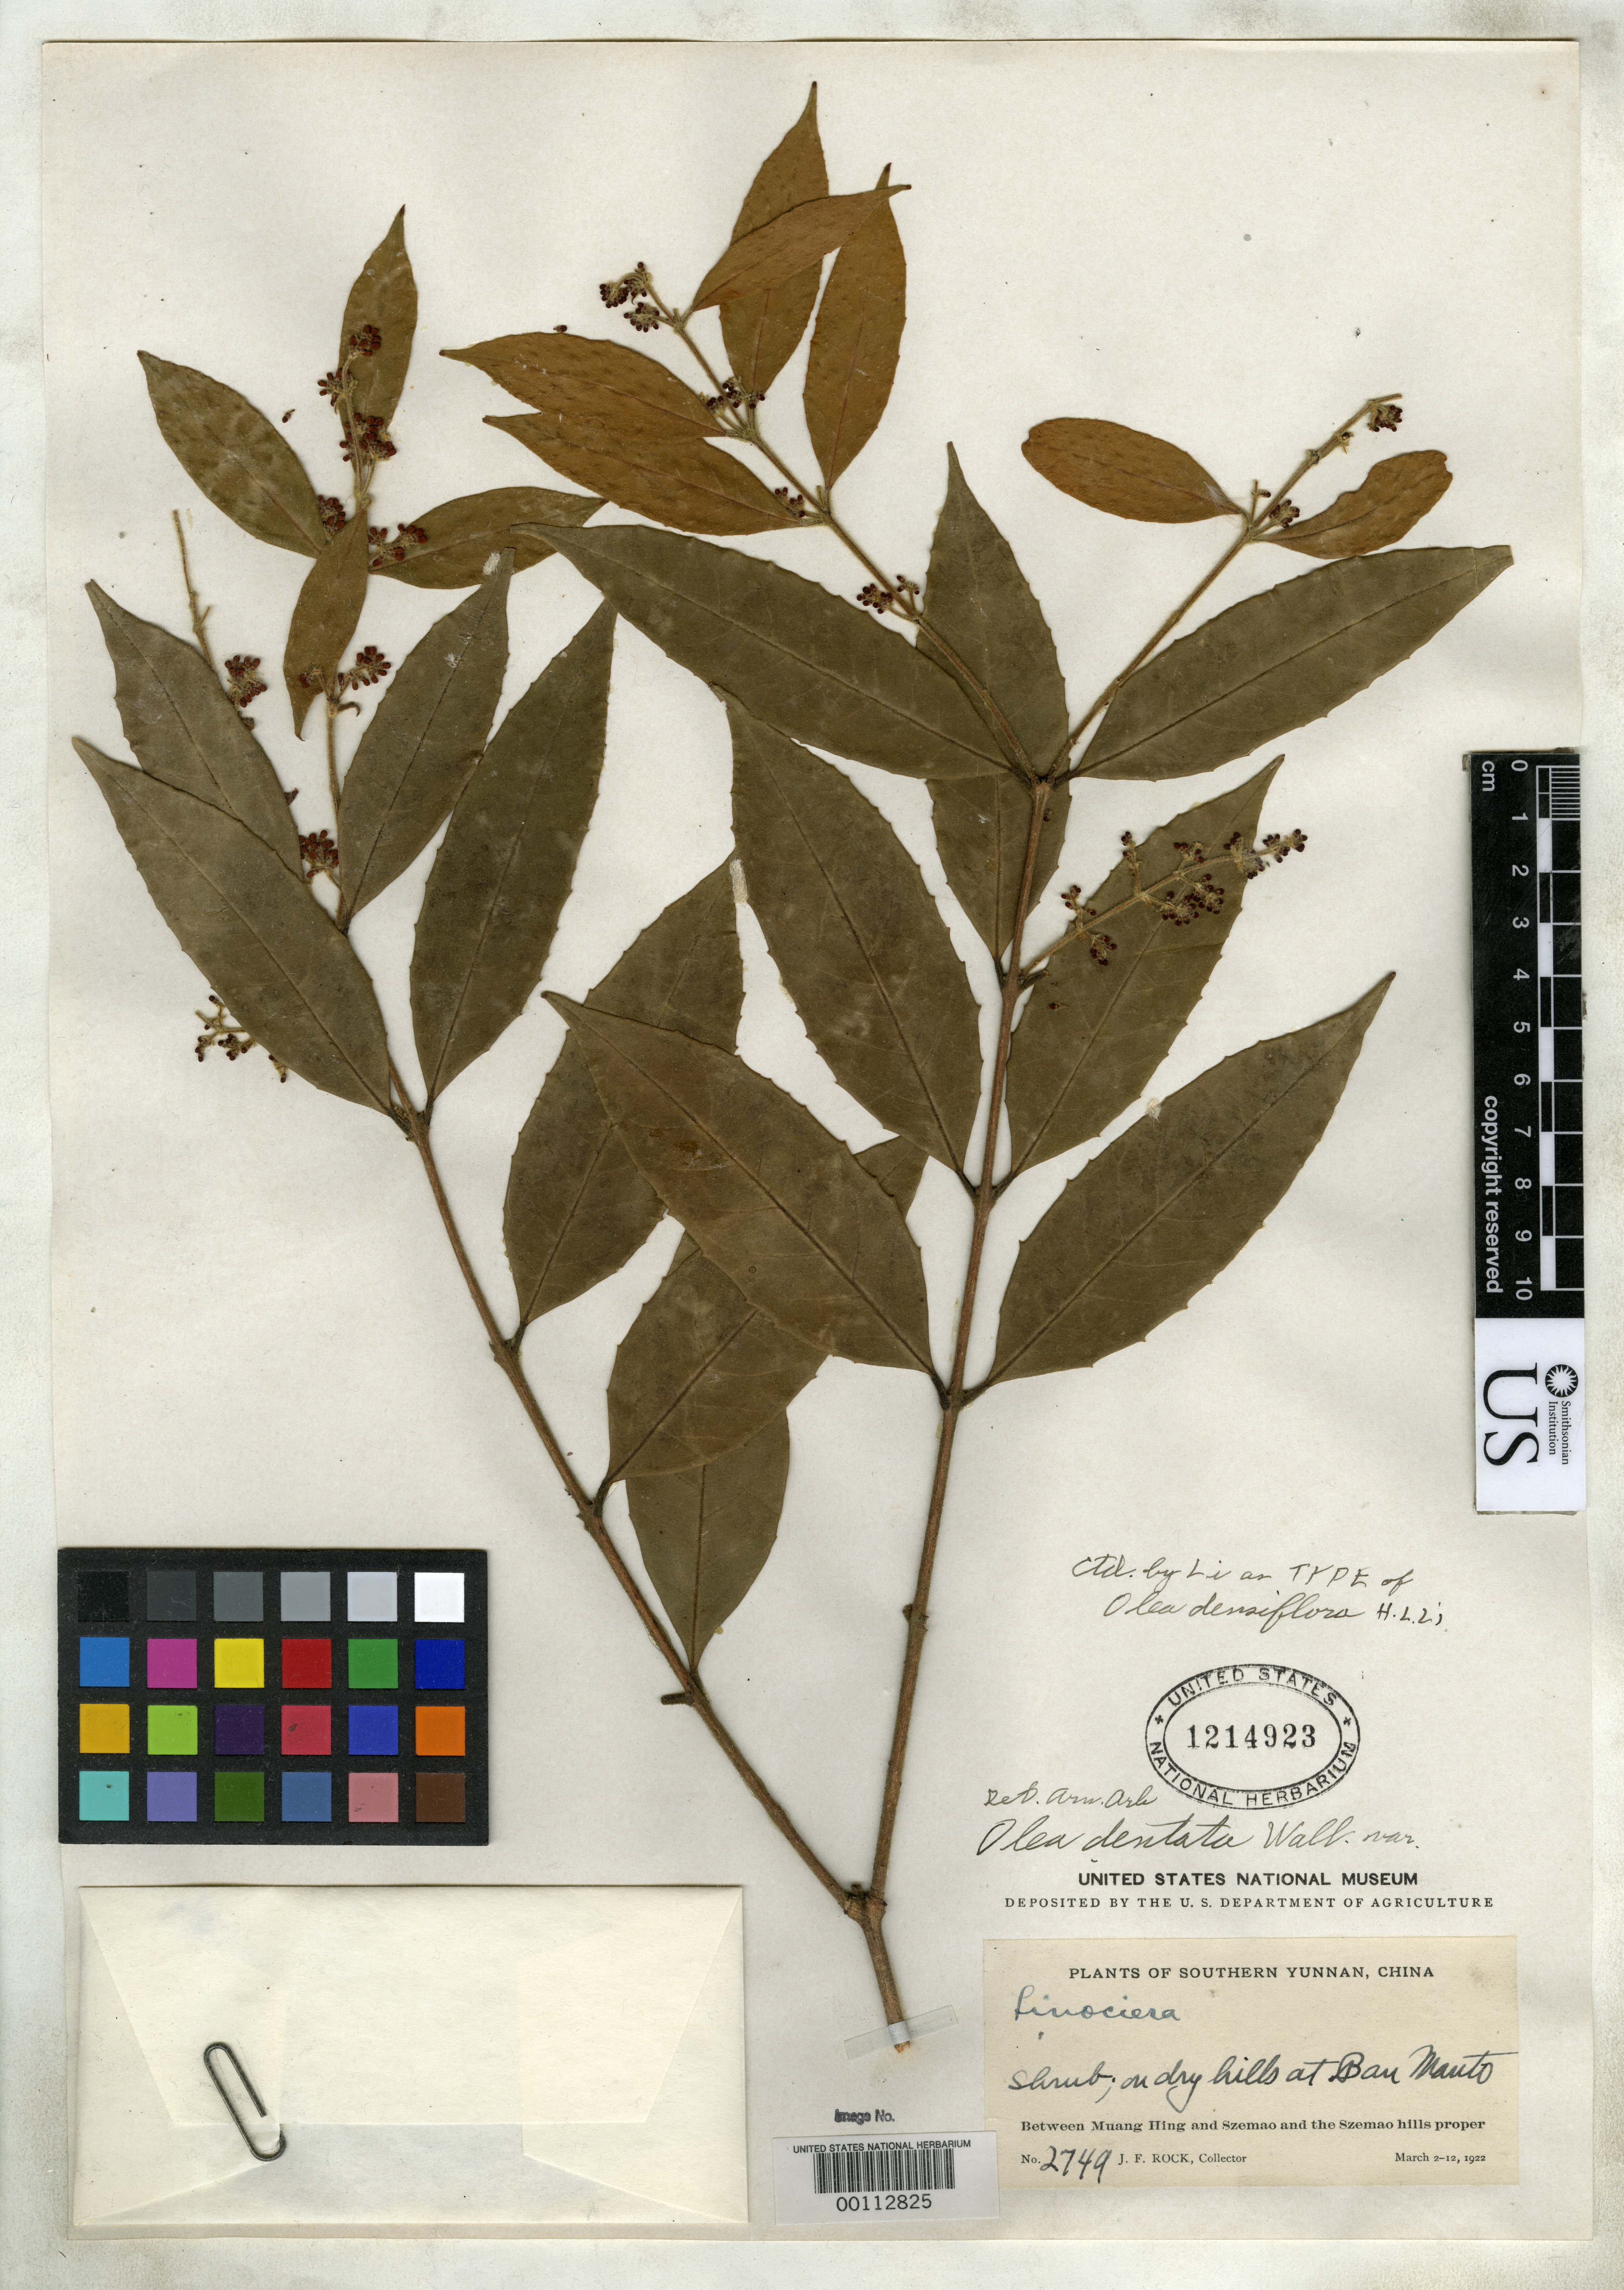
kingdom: Plantae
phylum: Tracheophyta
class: Magnoliopsida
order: Lamiales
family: Oleaceae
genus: Olea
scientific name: Olea densiflora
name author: H.L. Li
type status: Isotype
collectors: J. F. Rock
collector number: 2749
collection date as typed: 02 Mar 1922 to 12 Mar 1922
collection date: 1922-03-02/1922-03-12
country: China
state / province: Yunnan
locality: Between Muang Hing and Szemao.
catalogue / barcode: US 1214923